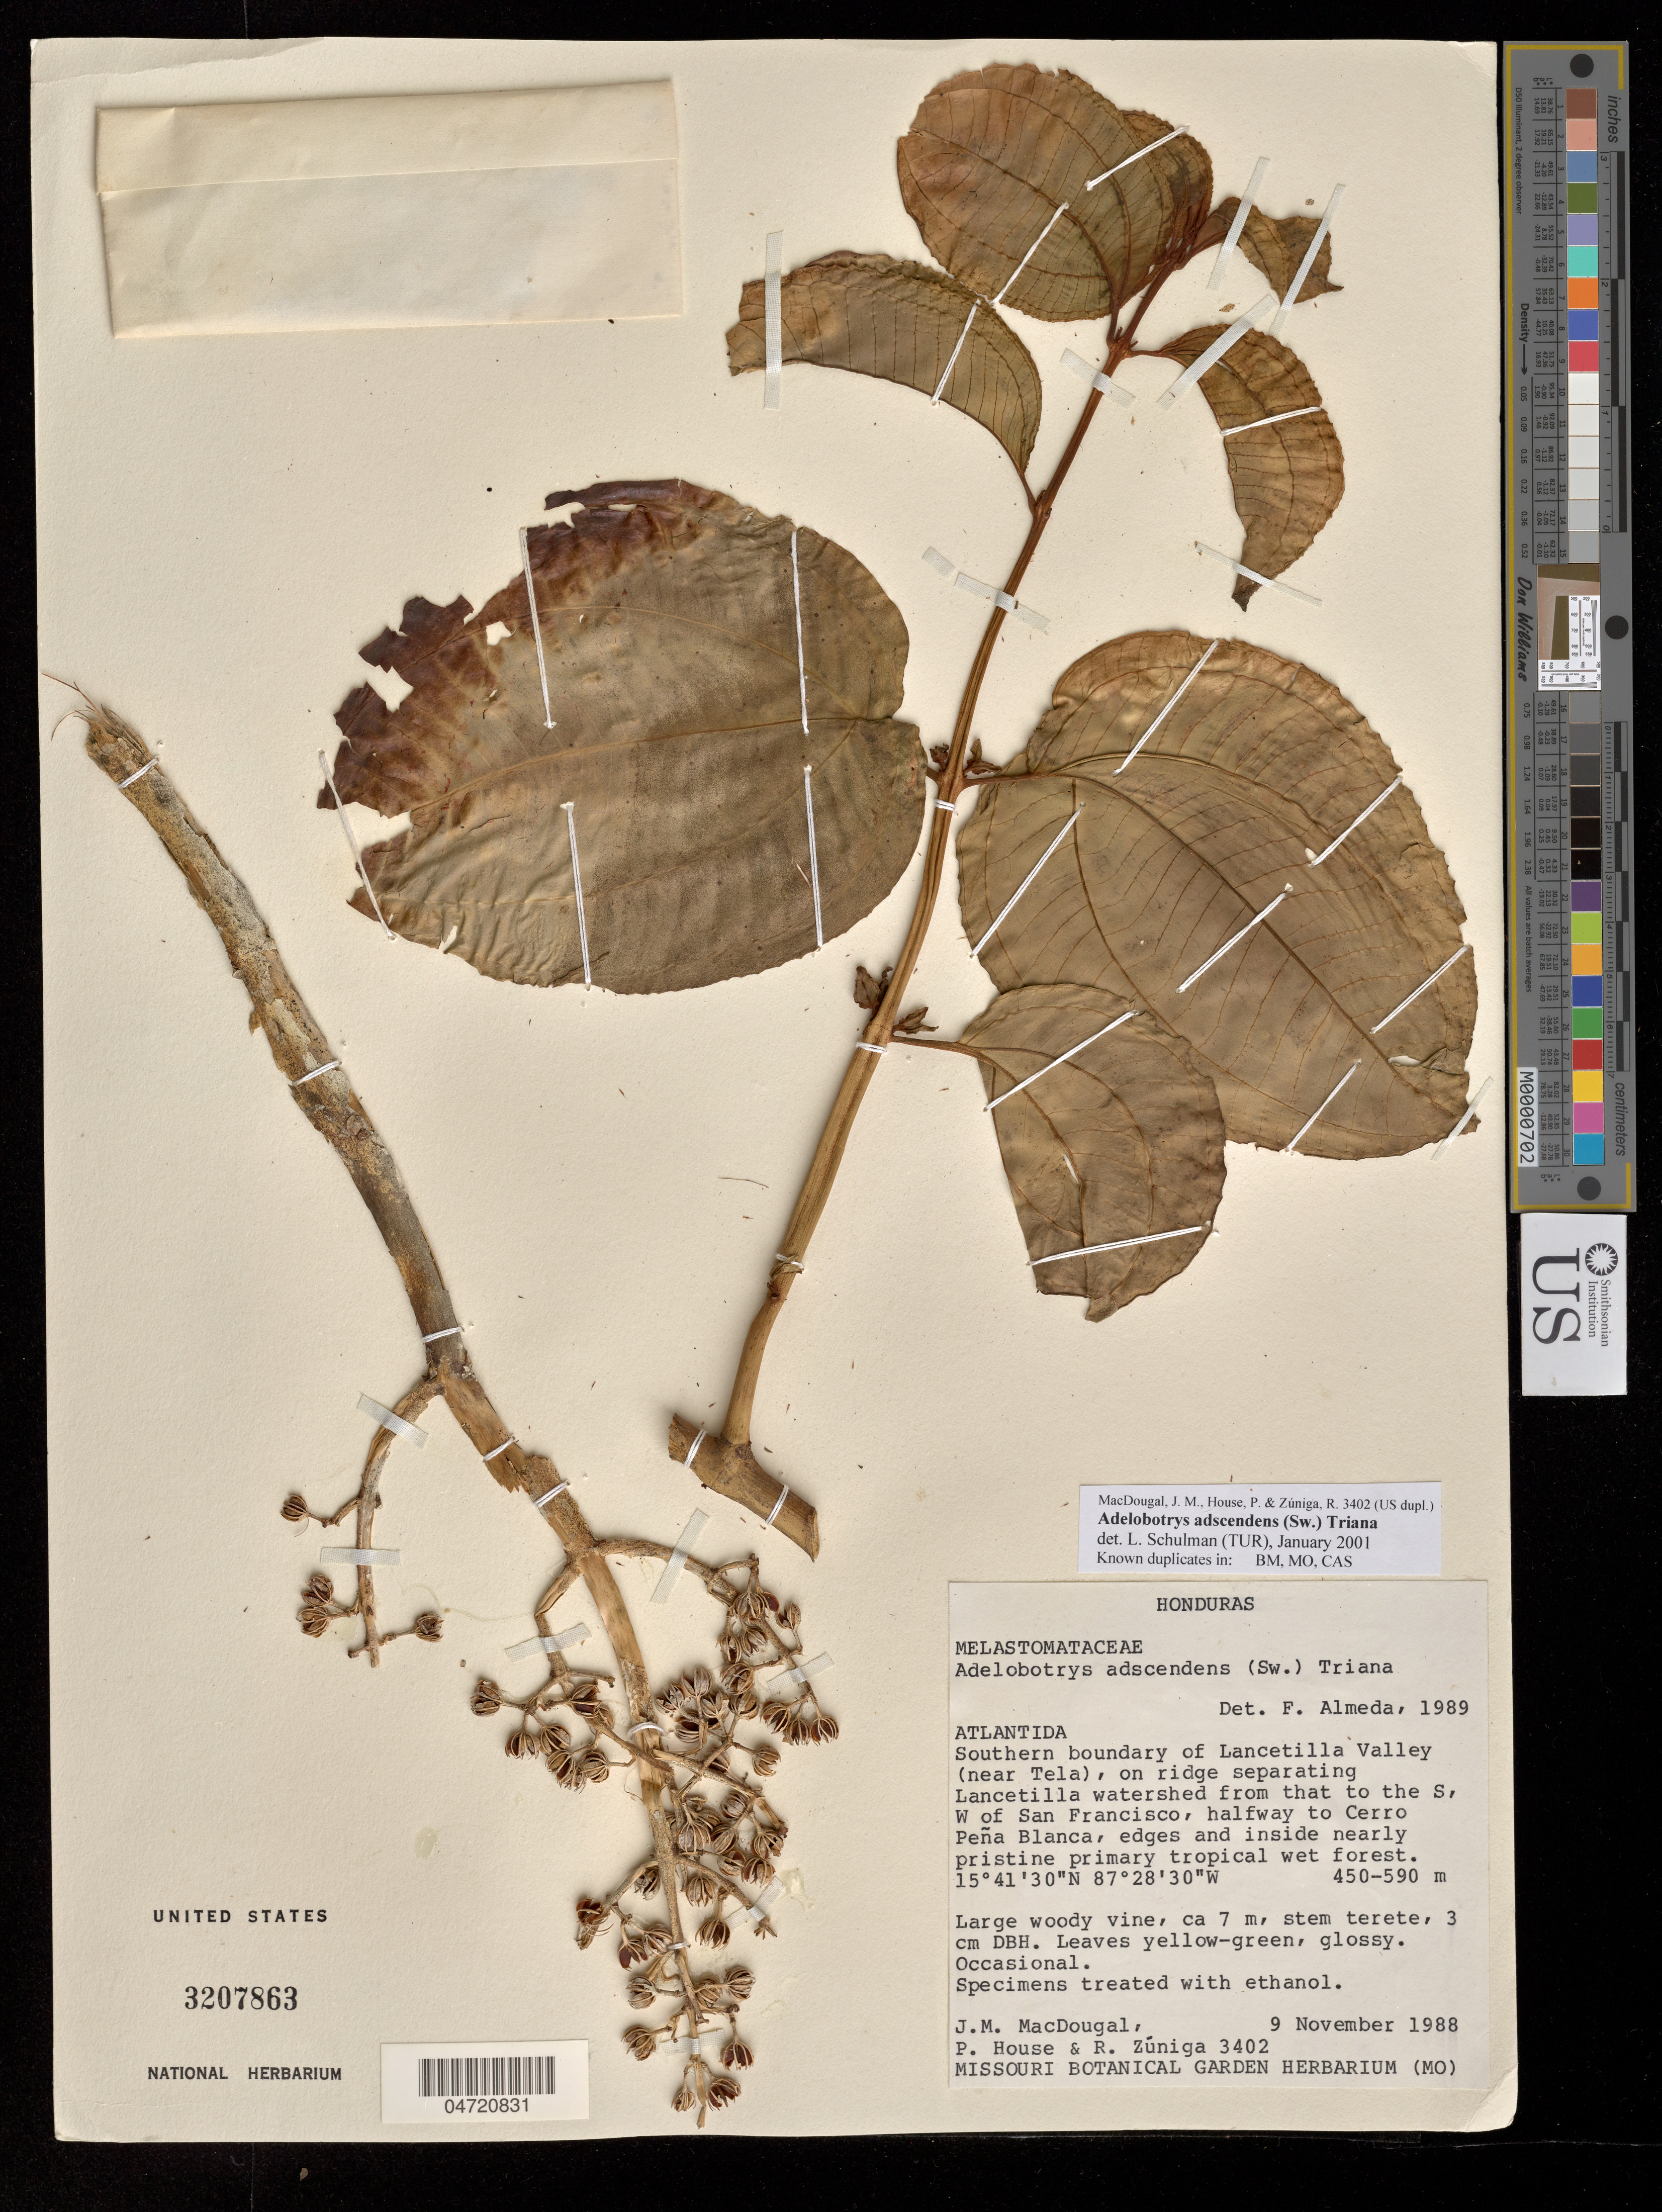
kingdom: Plantae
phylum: Tracheophyta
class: Magnoliopsida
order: Myrtales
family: Melastomataceae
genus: Adelobotrys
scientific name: Adelobotrys adscendens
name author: (Sw.) Triana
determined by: Schulman, Leif, (TUR), University of Turku (FINLAND)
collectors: J. M. MacDougal, P. House & R. Zuniga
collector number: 3402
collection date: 1988-11-09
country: Honduras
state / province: Atlántida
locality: Southern boundary of Lancetilla Valley (near Tela), on ridge separating Lancetilla watershed from that to the S, W of San Francisco, halfway to Cerro Peña Blanca.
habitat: Edges and insede nearly pristine primary tropical wet forest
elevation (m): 450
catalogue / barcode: US 3207863